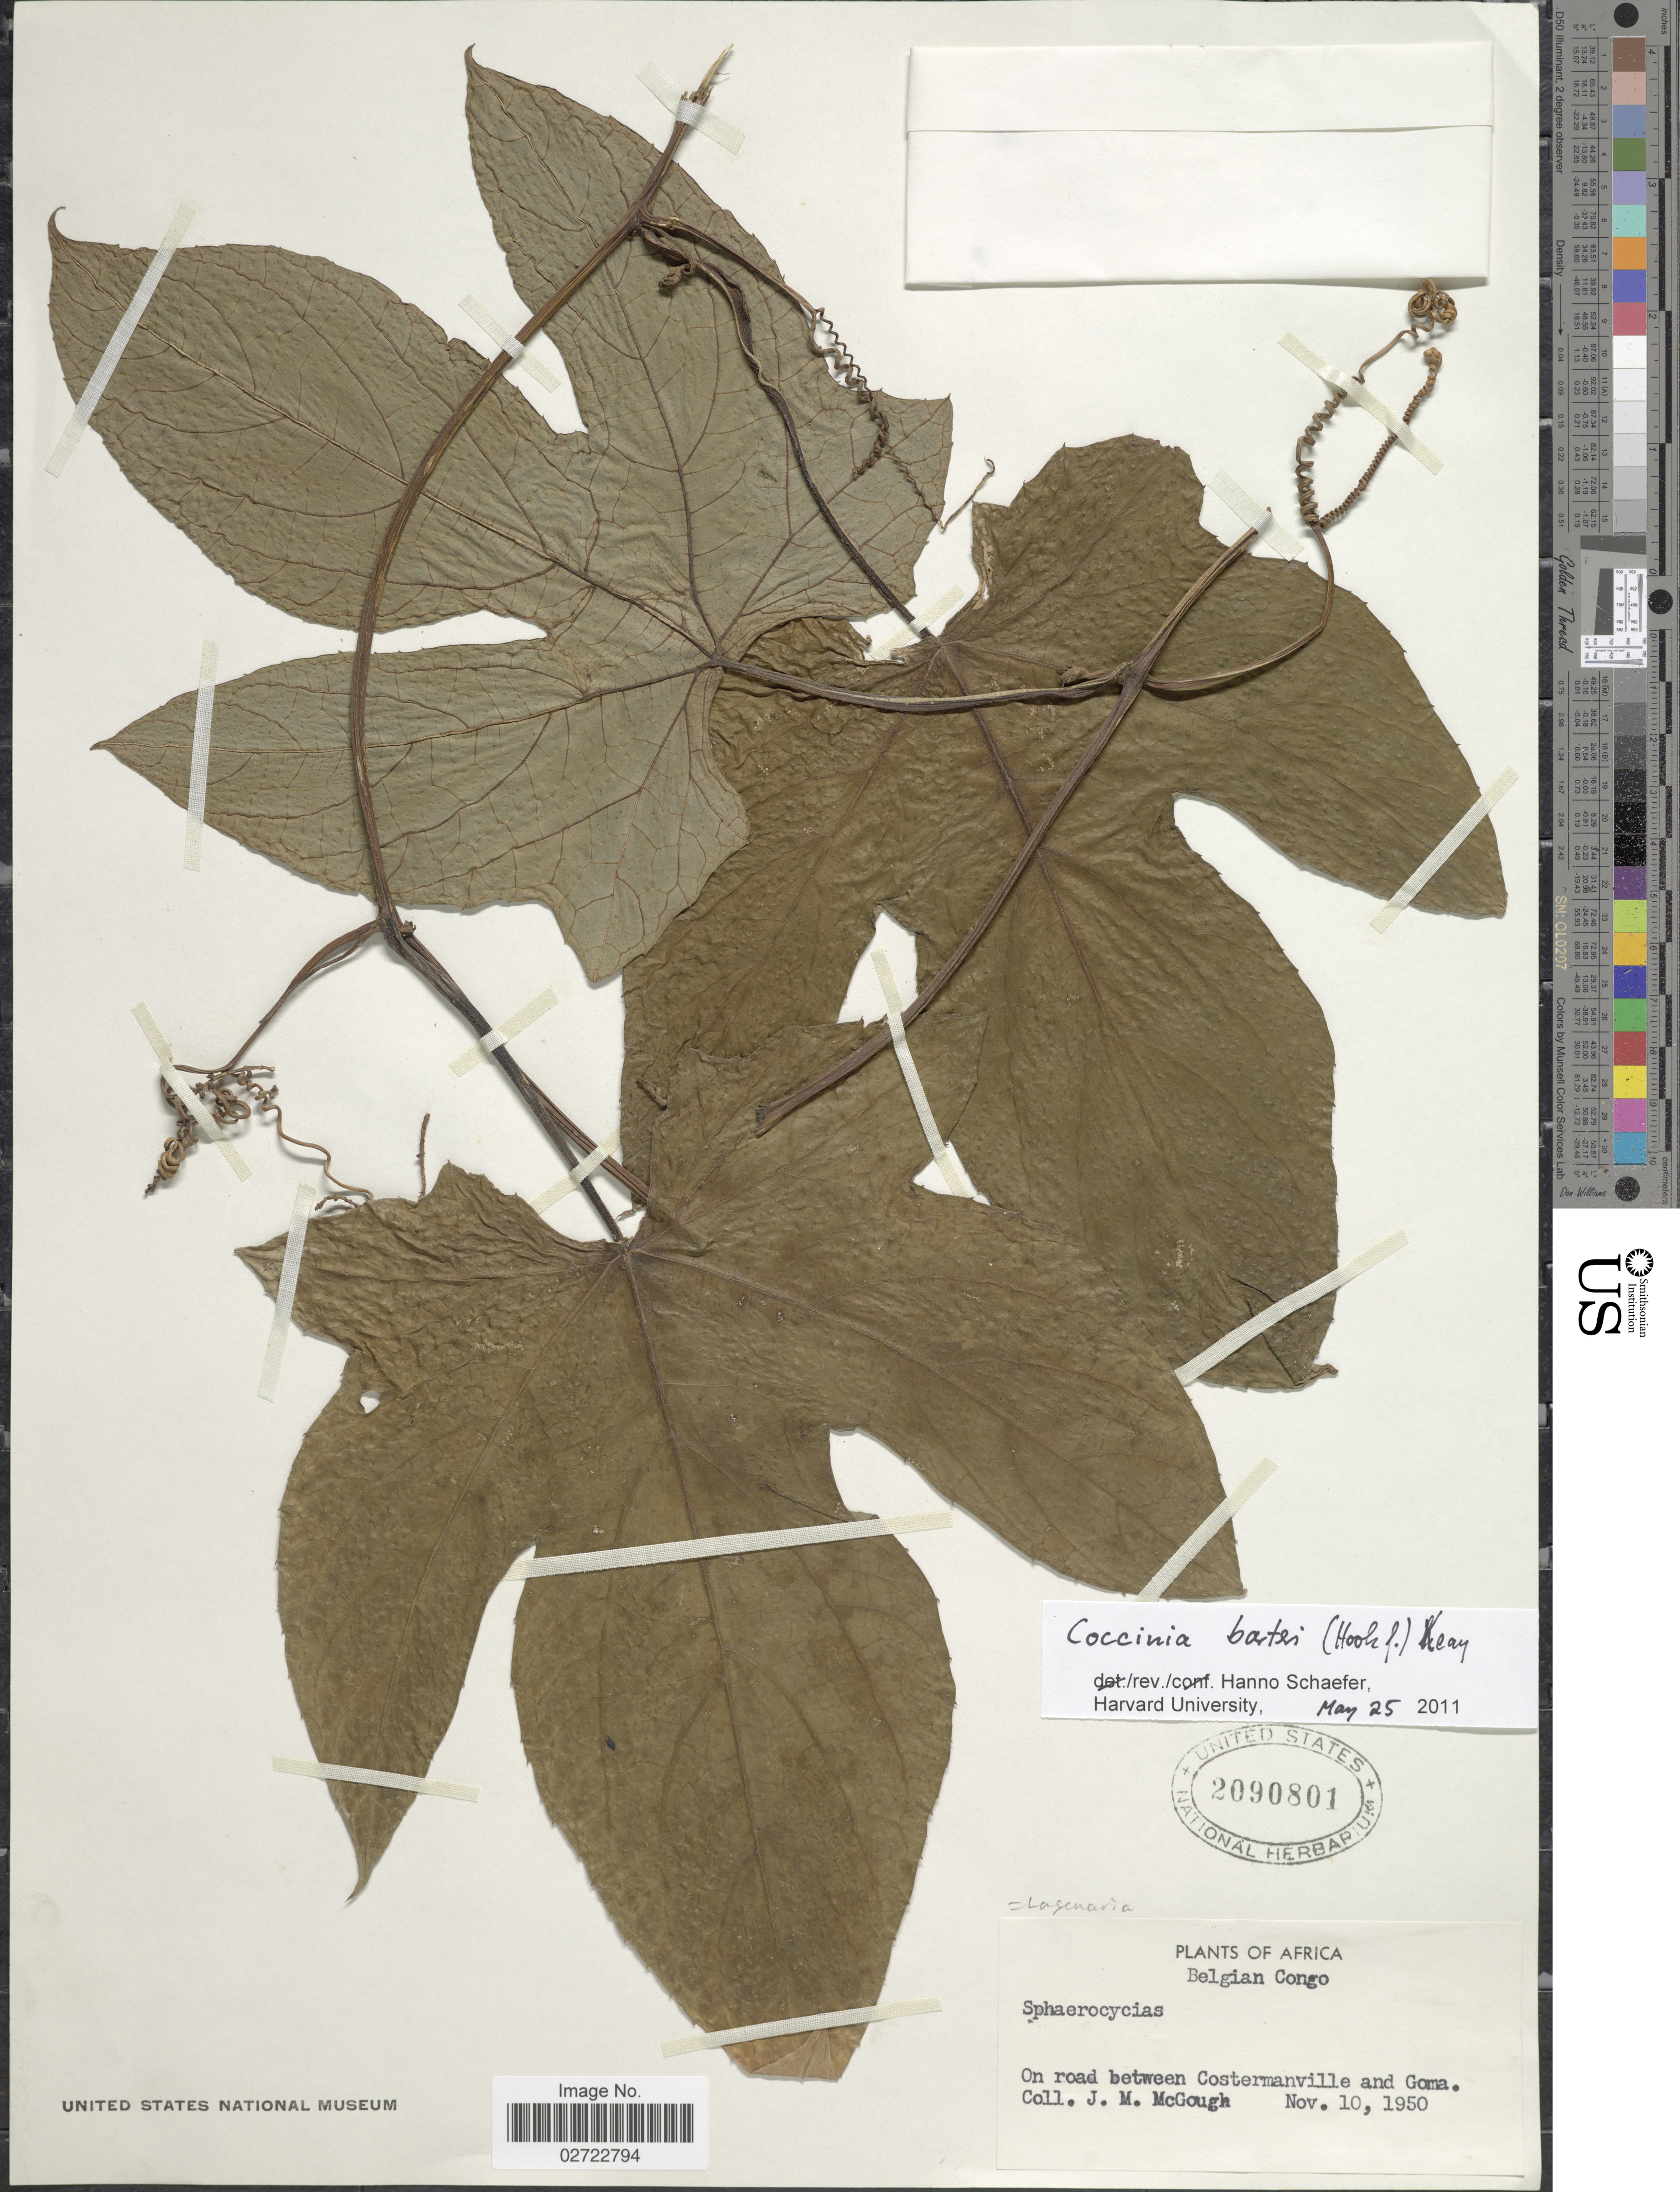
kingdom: Plantae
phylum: Tracheophyta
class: Magnoliopsida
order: Cucurbitales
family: Cucurbitaceae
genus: Coccinia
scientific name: Coccinia barteri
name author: (Hook. f.) Keay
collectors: J. Mcgough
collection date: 1950-11-10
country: Congo, Democratic Republic of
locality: Africa. Belgian Congo. On road between Costermanville and Goma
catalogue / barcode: US 2090801